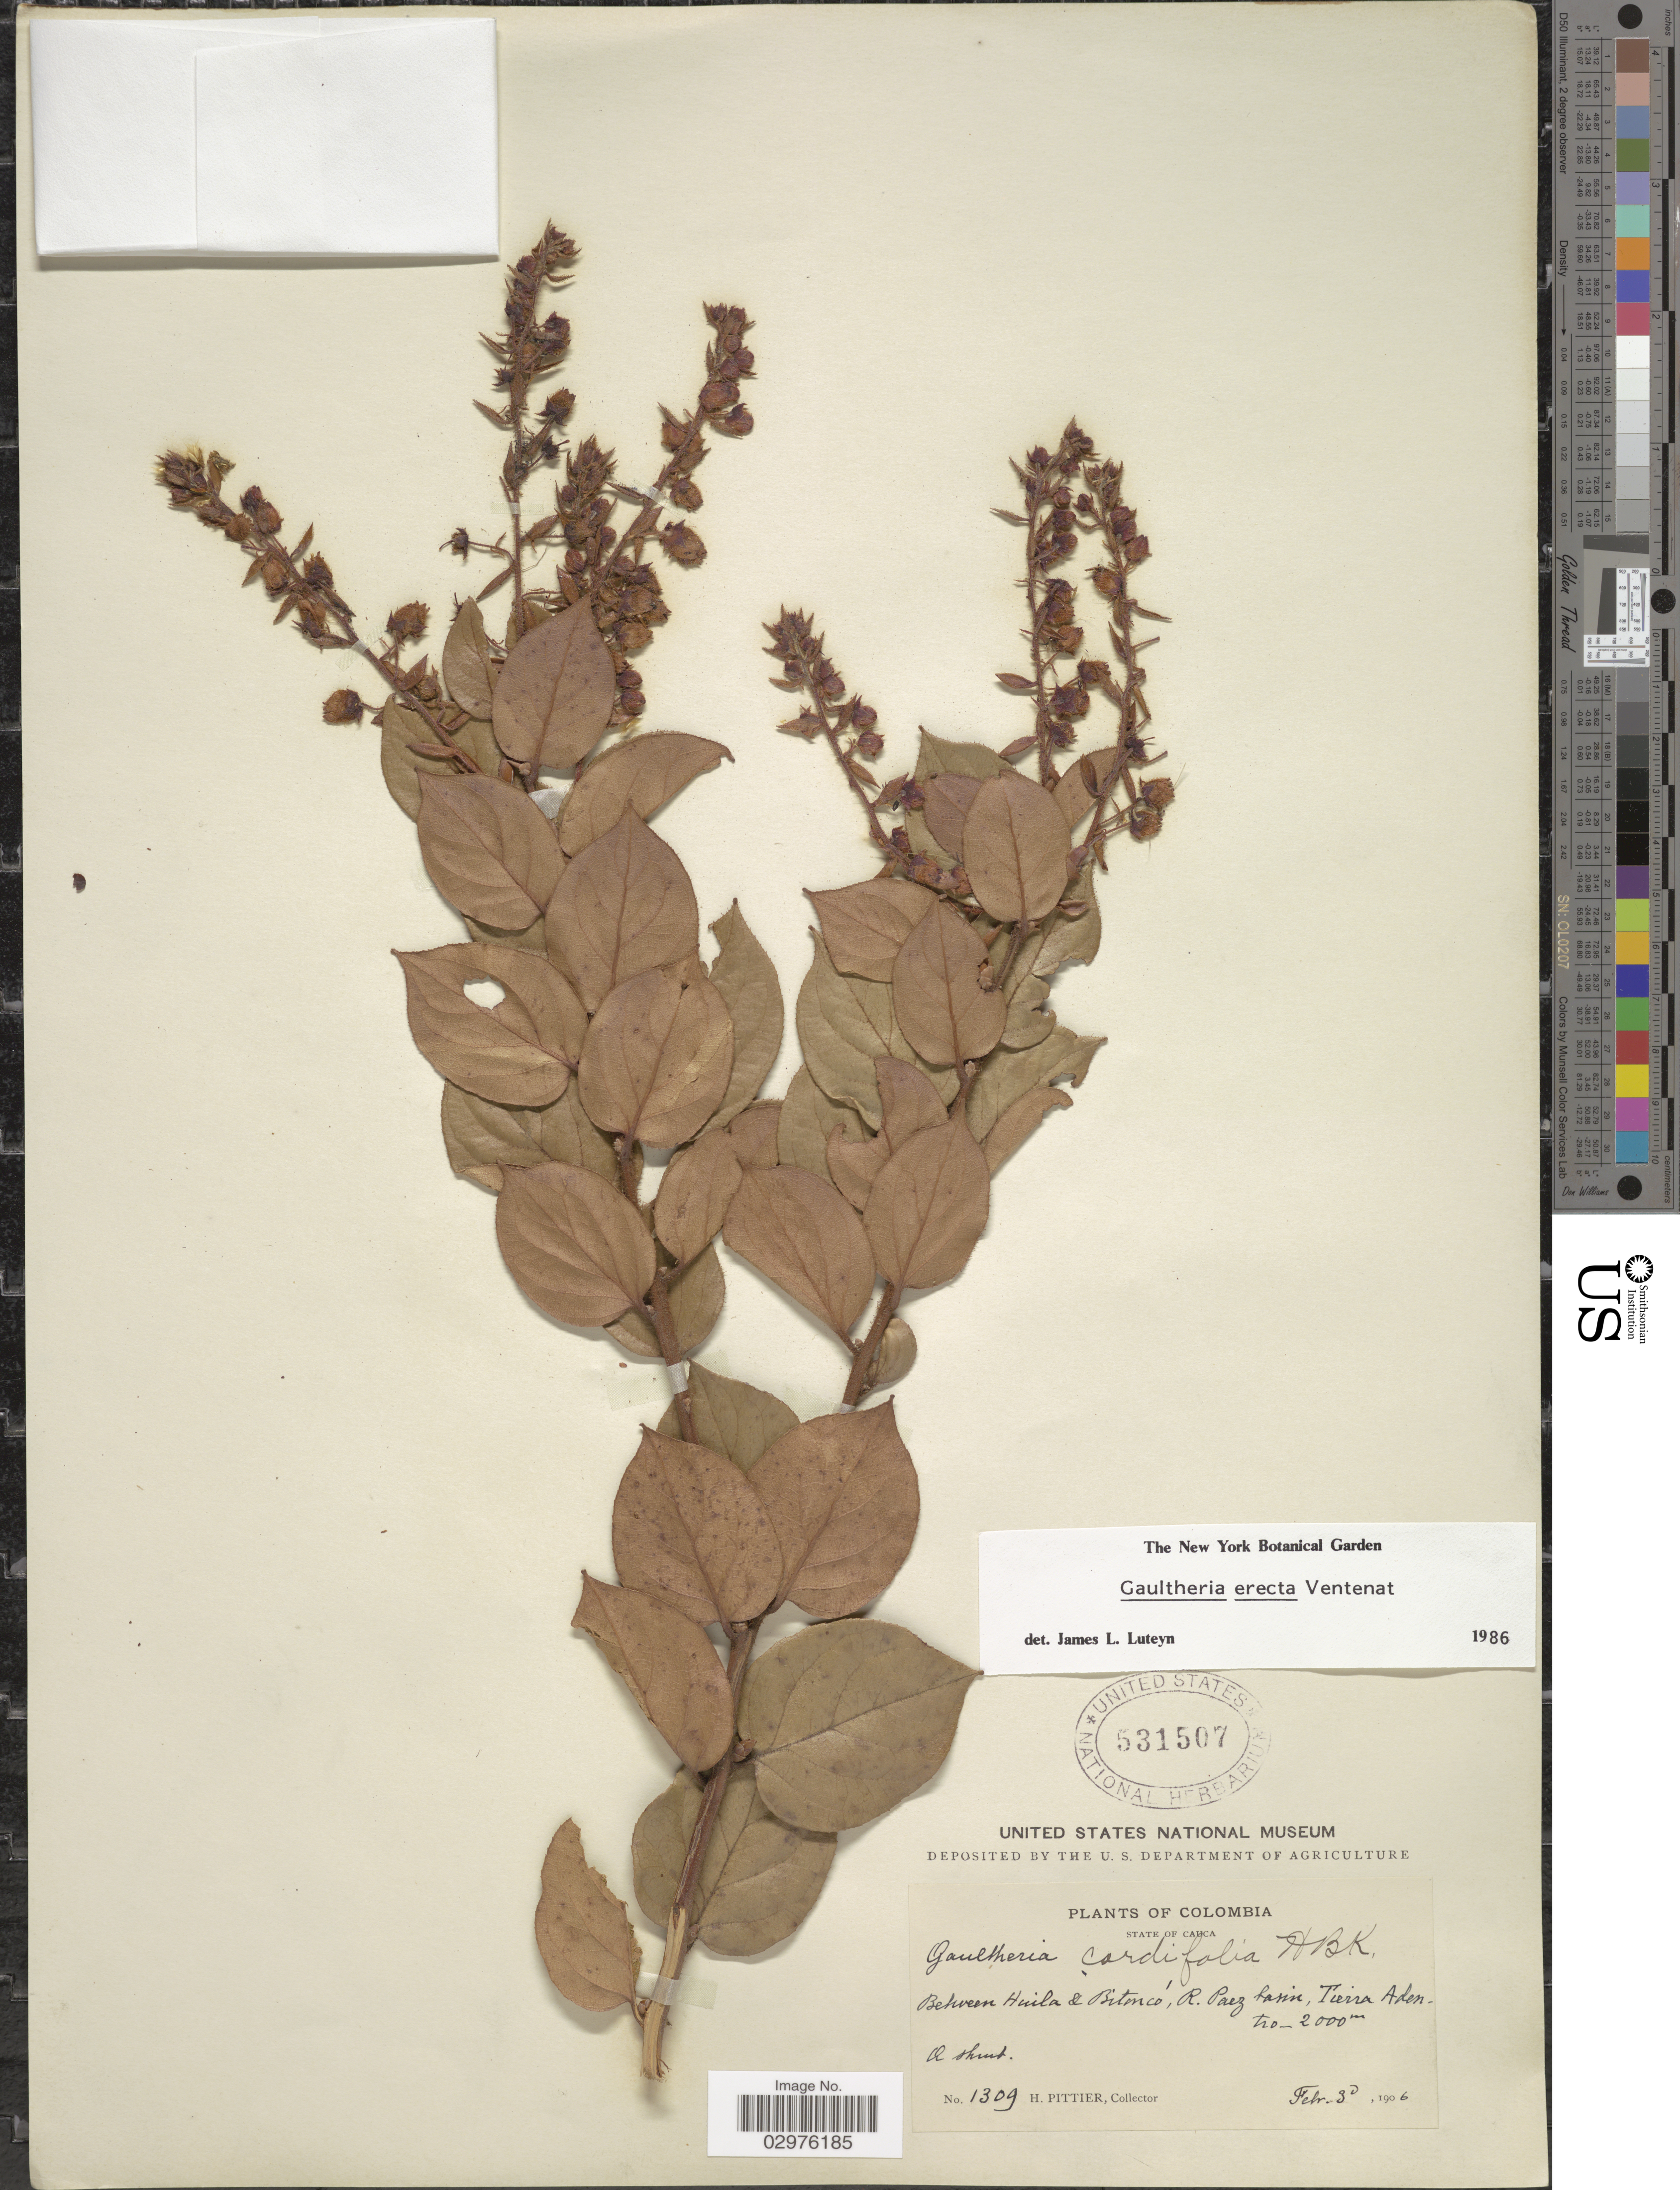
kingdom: Plantae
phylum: Tracheophyta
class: Magnoliopsida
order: Ericales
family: Ericaceae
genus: Gaultheria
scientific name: Gaultheria erecta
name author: Vent.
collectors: H. F. Pittier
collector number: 1309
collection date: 1906-02-03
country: Colombia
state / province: Cauca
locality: State of Cauca. Between Huila & Bitoncó, R. Paez basin, Tierra Adentro.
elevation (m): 2000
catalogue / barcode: US 531507